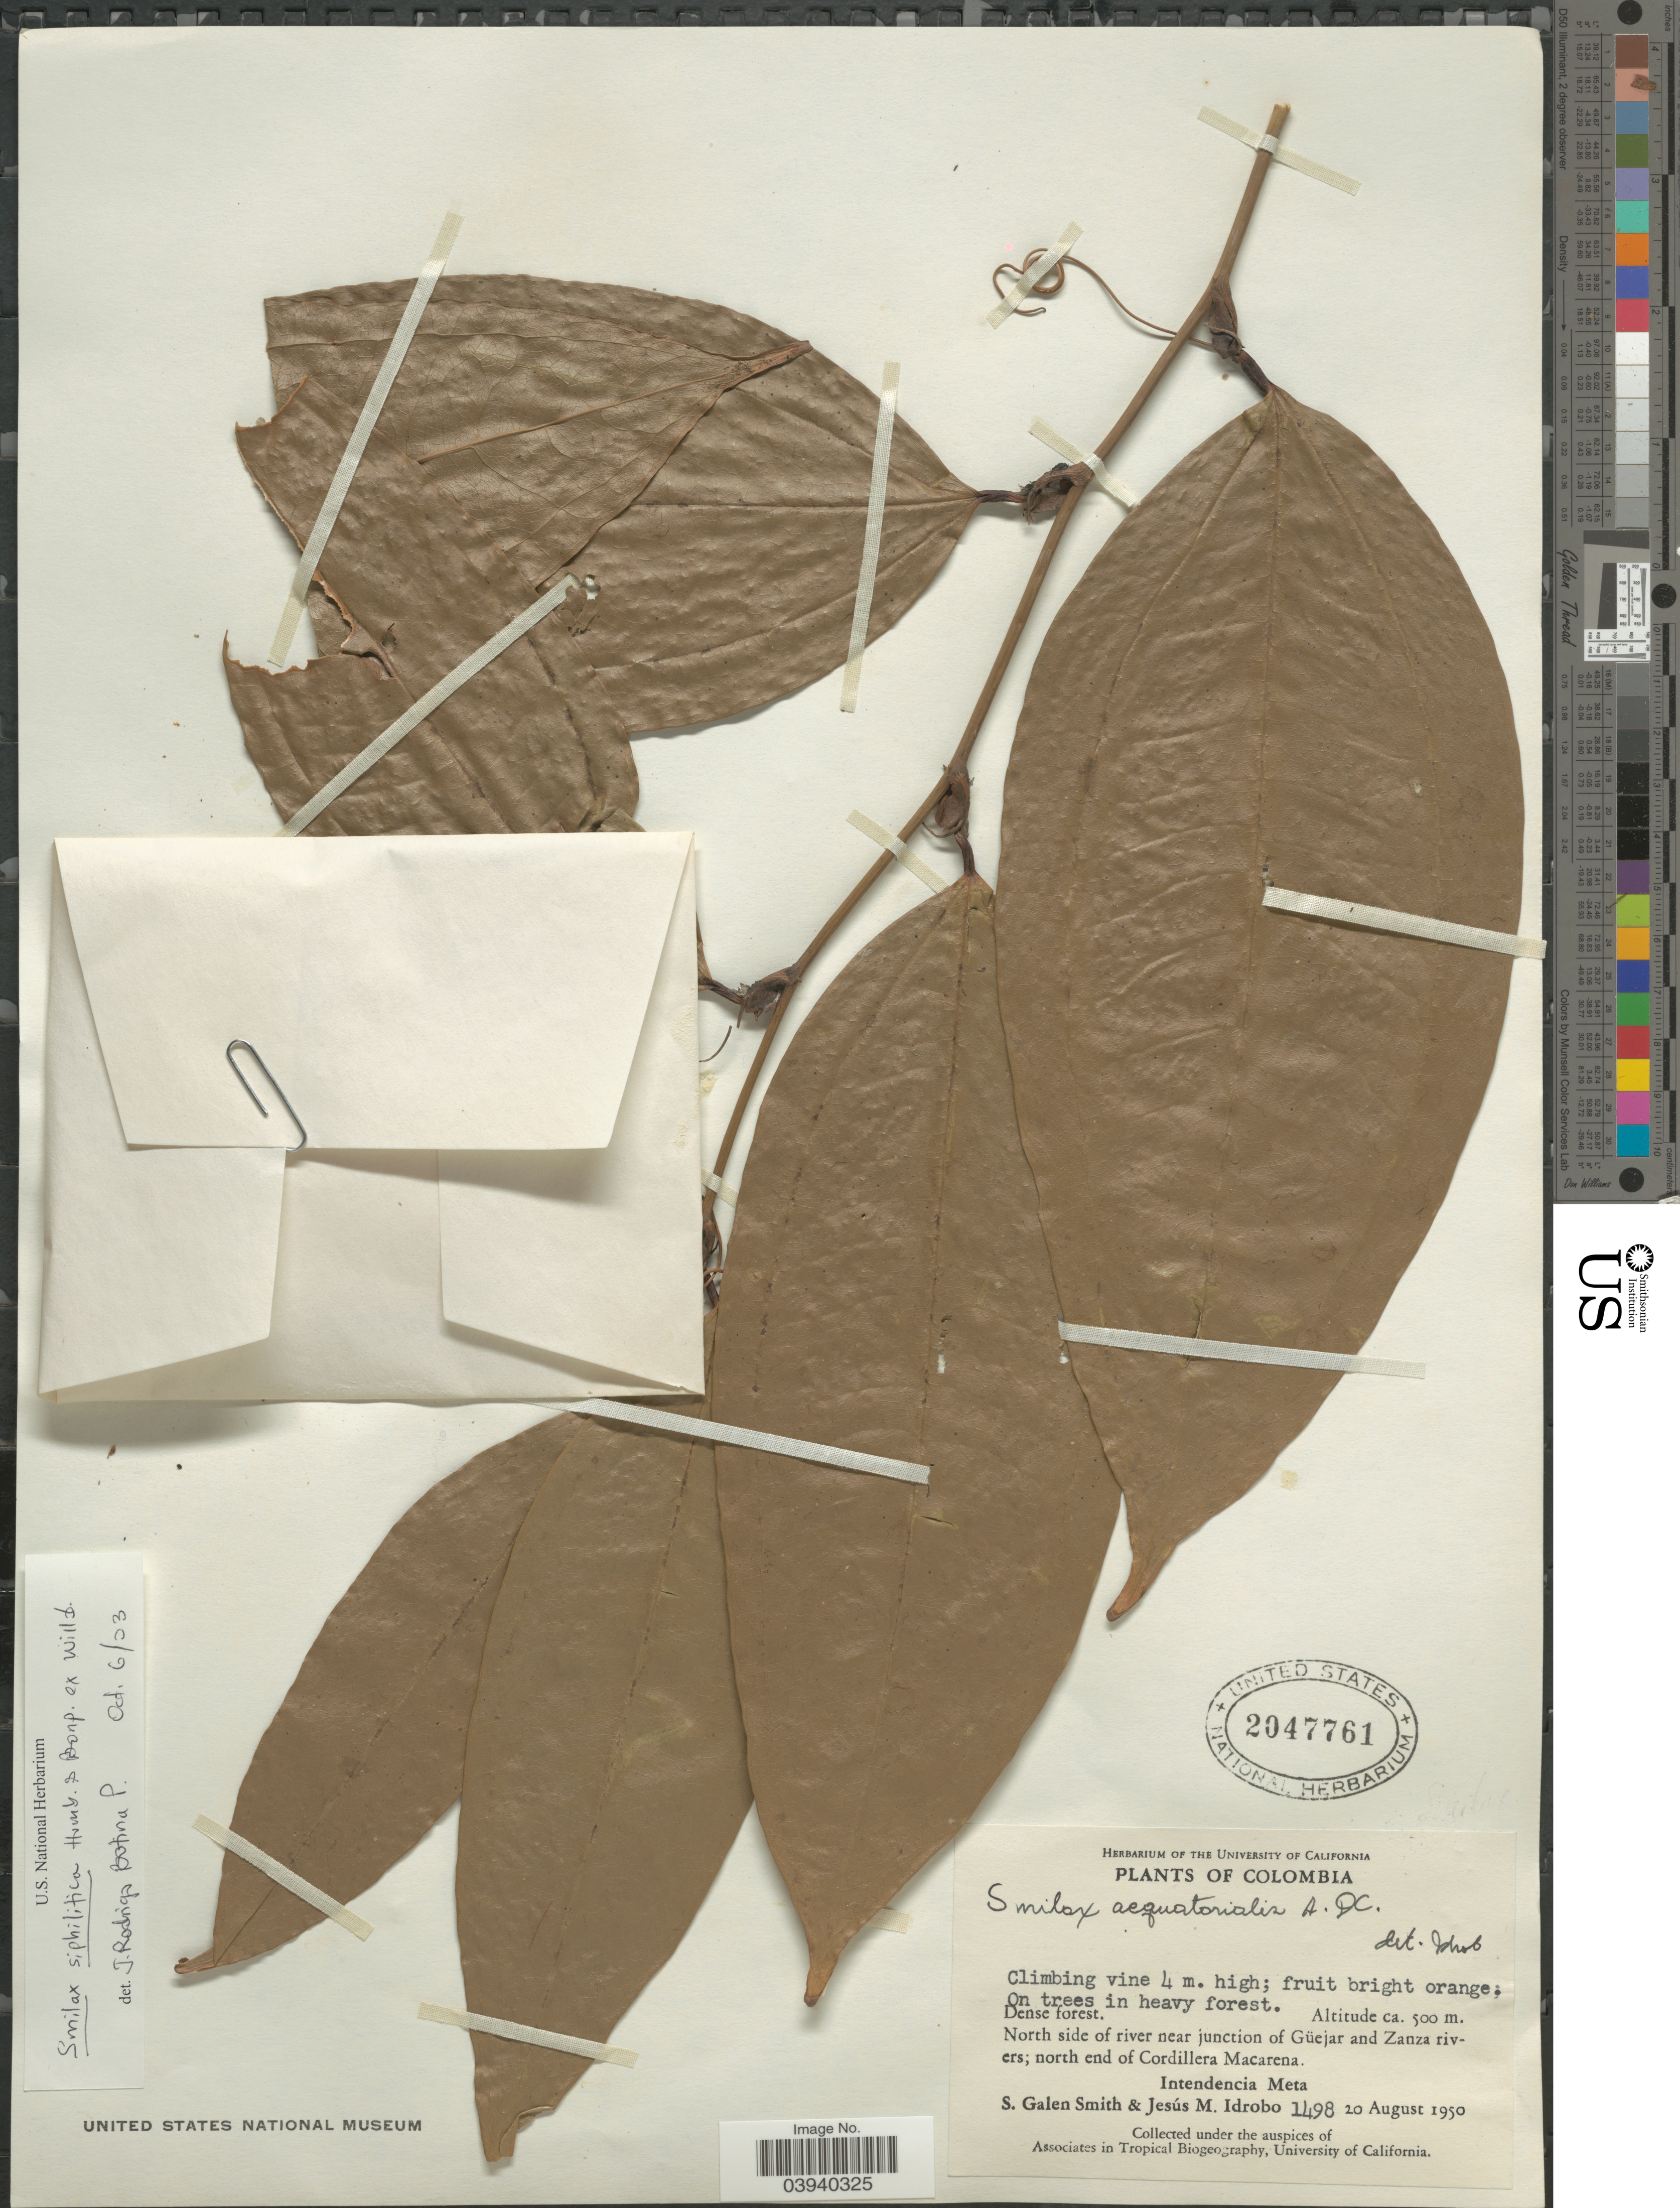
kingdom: Plantae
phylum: Tracheophyta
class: Liliopsida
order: Liliales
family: Smilacaceae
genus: Smilax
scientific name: Smilax syphilitica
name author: Humb. & Bonpl.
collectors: S. G. Smith & J. M. Idrobo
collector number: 1498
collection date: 1950-08-20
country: Colombia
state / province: Meta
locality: North side of river near junction of Güejar and Zanza rivers; north end of Cordillera Macarena. Intendencia Meta.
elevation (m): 500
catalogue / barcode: US 2047761